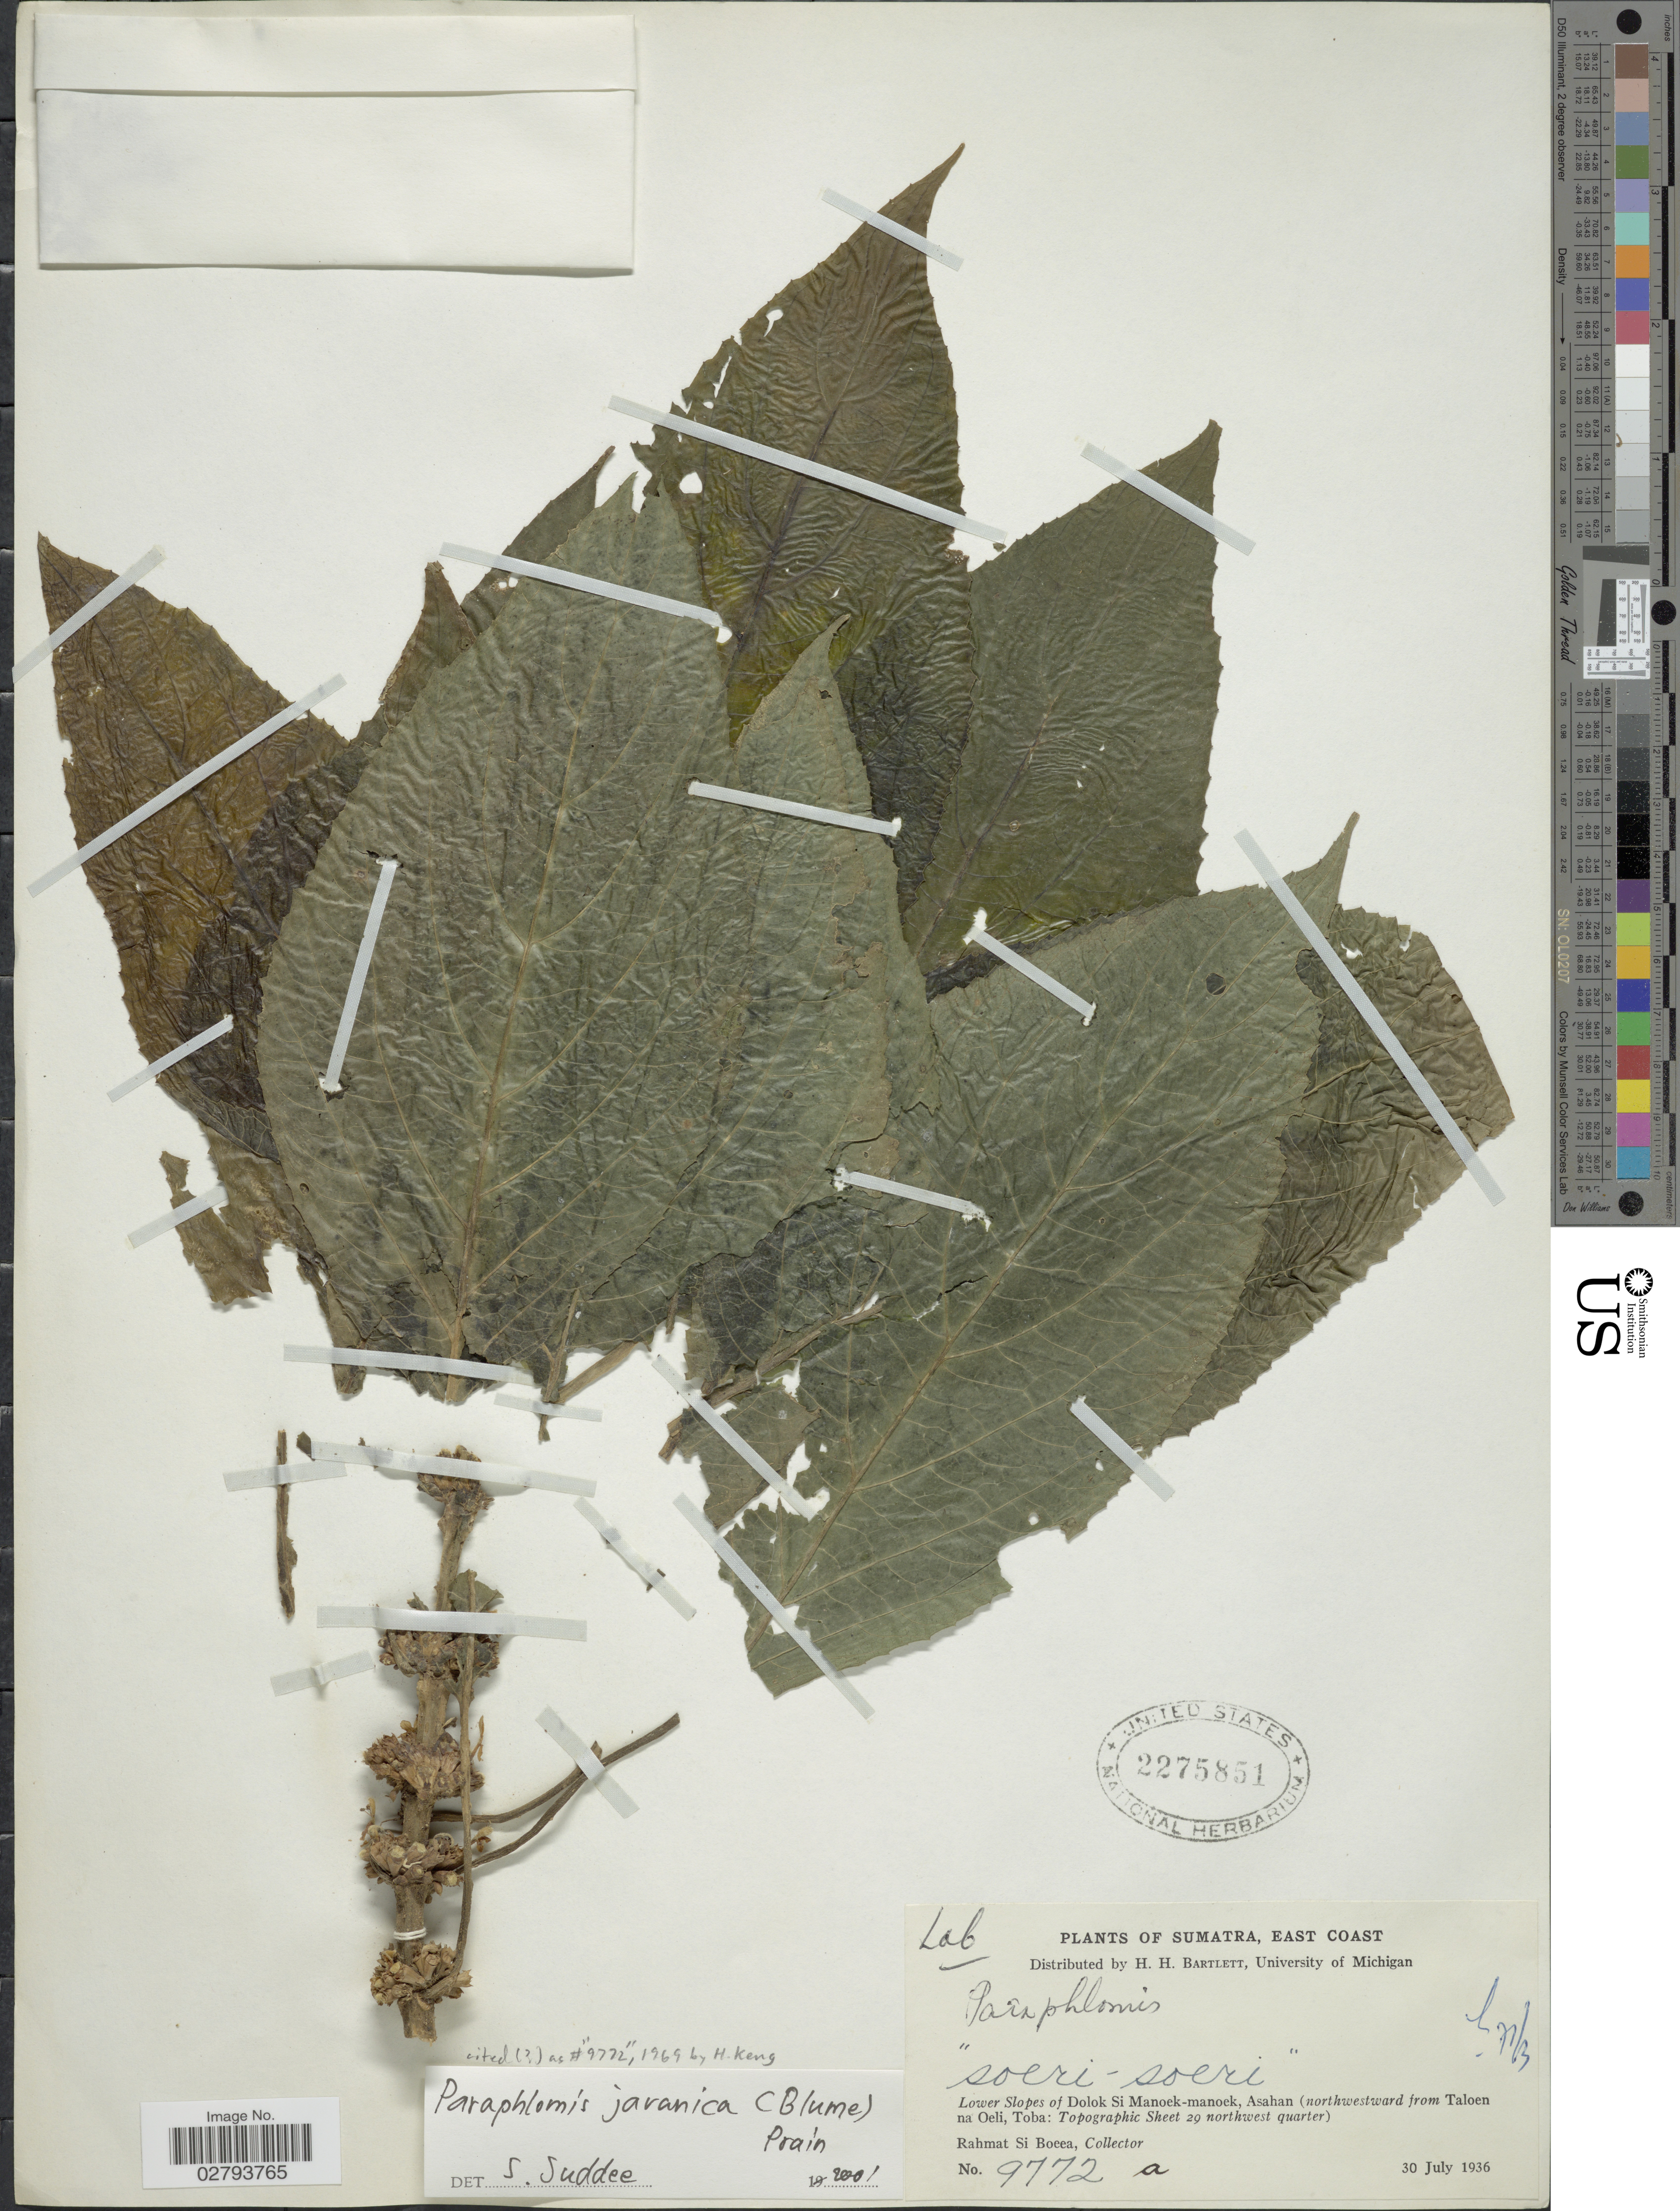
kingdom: Plantae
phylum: Tracheophyta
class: Magnoliopsida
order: Lamiales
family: Lamiaceae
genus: Paraphlomis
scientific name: Paraphlomis javanica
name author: (Blume) Prain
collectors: Rahmat Si Boeea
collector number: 9772a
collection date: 1936-07-30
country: Indonesia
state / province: Sumatra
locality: East Coast, Lower slopes of Dolok Si Manoek-manoek, Asahan (northwestward from Taloen na Oeli, Toba: Topographic Sheet 29 northwest quarter).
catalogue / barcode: US 2275851